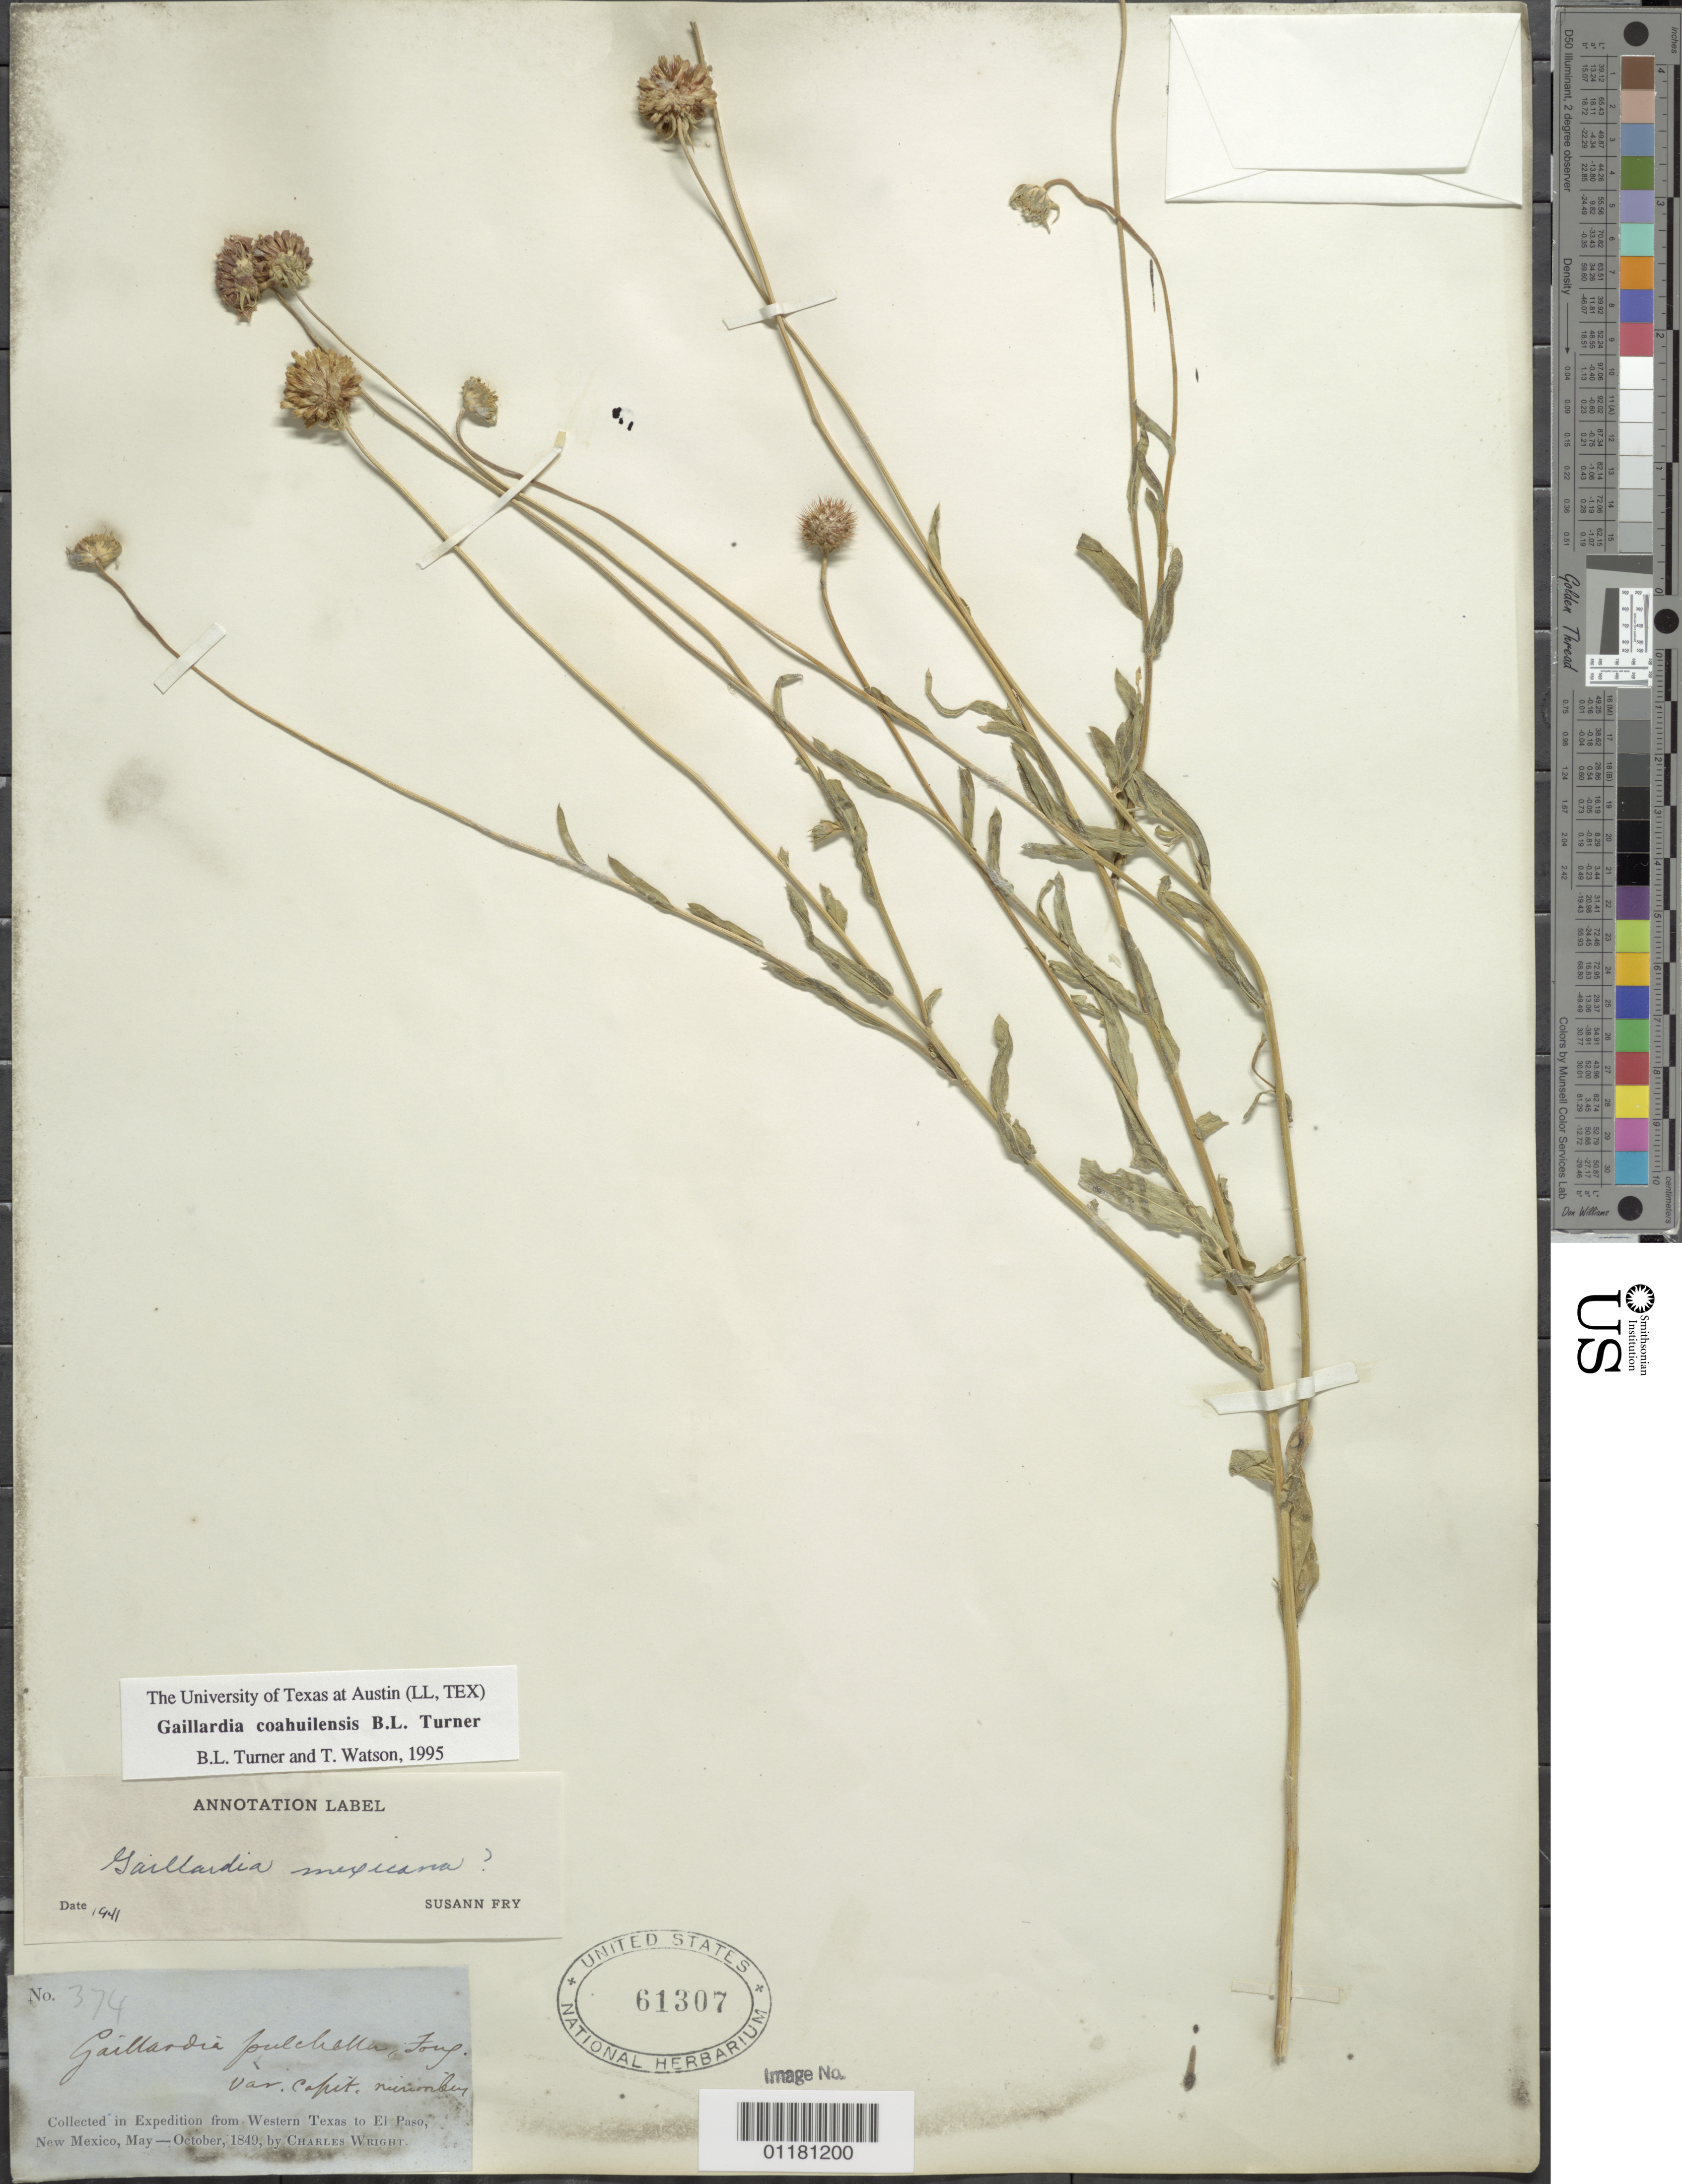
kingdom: Plantae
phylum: Tracheophyta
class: Magnoliopsida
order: Asterales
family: Asteraceae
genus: Gaillardia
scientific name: Gaillardia coahuilensis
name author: B.L. Turner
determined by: Turner, B. L.; Watson, T.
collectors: C. Wright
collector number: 374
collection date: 1849-05/1849-10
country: United States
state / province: New Mexico / Texas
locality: from Western Texas to El Paso, New Mexico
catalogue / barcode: US 61307